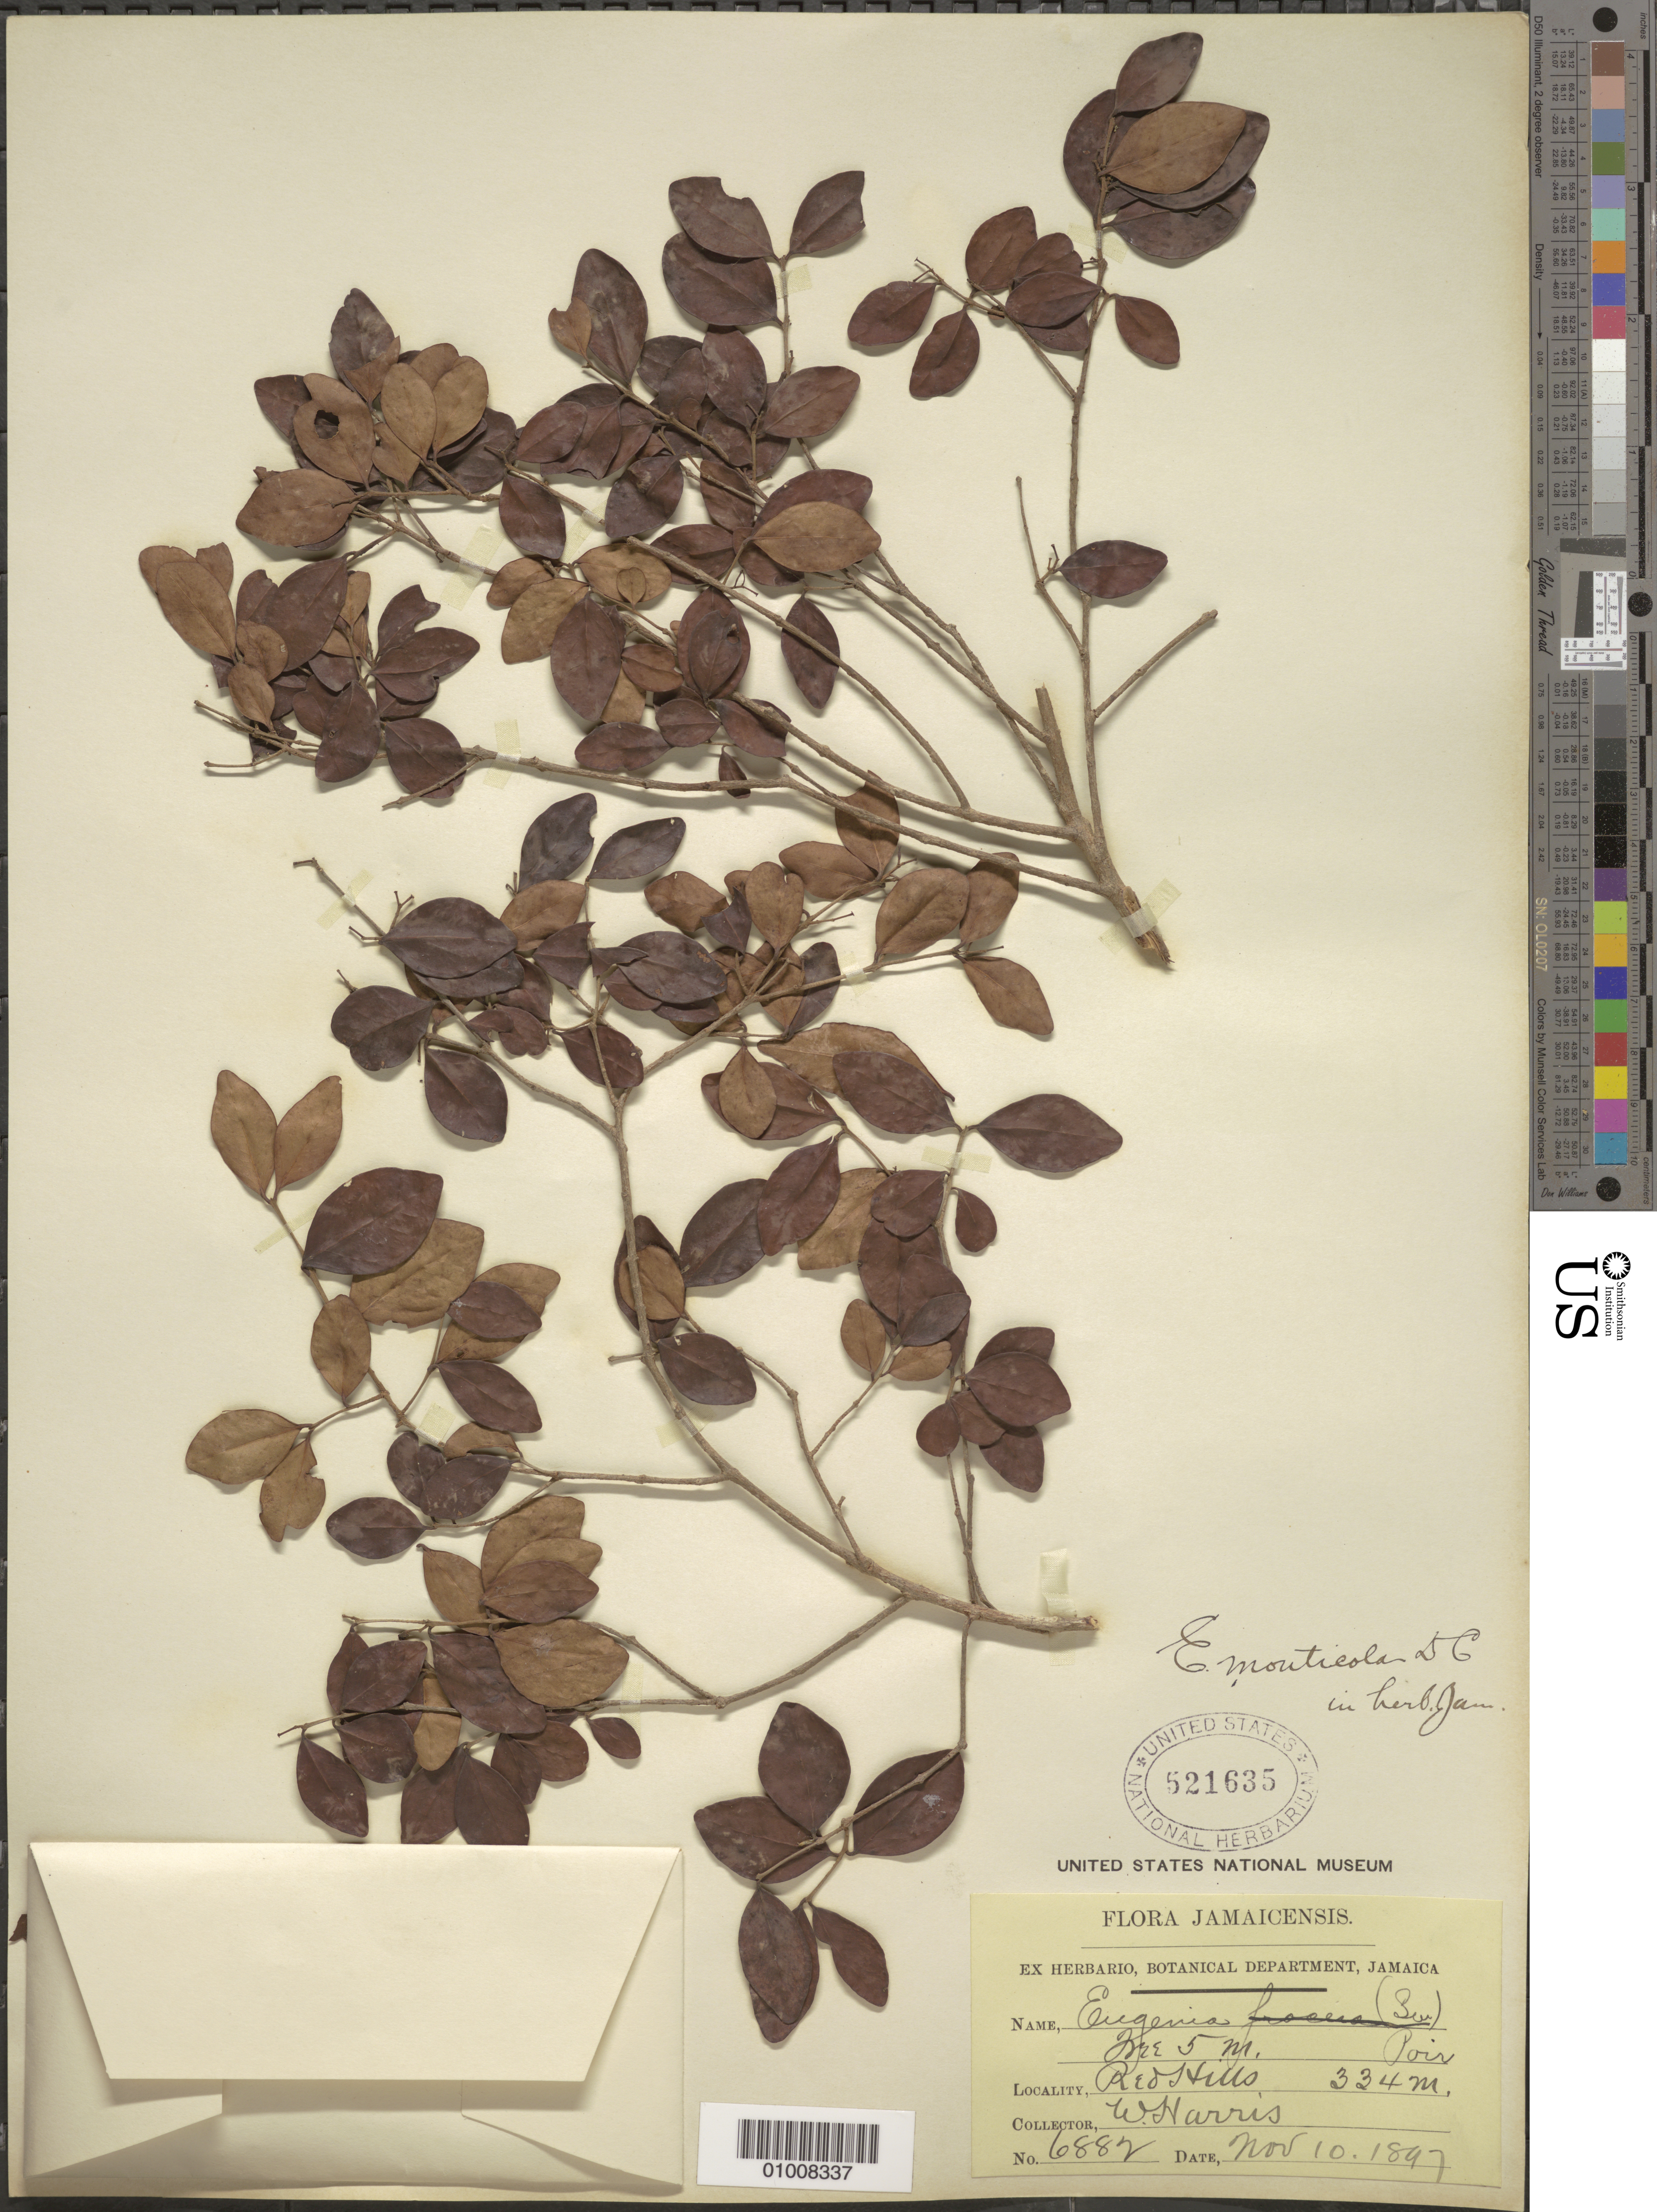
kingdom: Plantae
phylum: Tracheophyta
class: Magnoliopsida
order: Myrtales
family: Myrtaceae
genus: Eugenia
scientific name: Eugenia monticola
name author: (Sw.) DC.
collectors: W. Harris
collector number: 6882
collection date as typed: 10 Nov 1897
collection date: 1897-11-10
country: Jamaica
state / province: Kingston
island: Jamaica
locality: Red Hills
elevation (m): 334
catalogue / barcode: US 521635